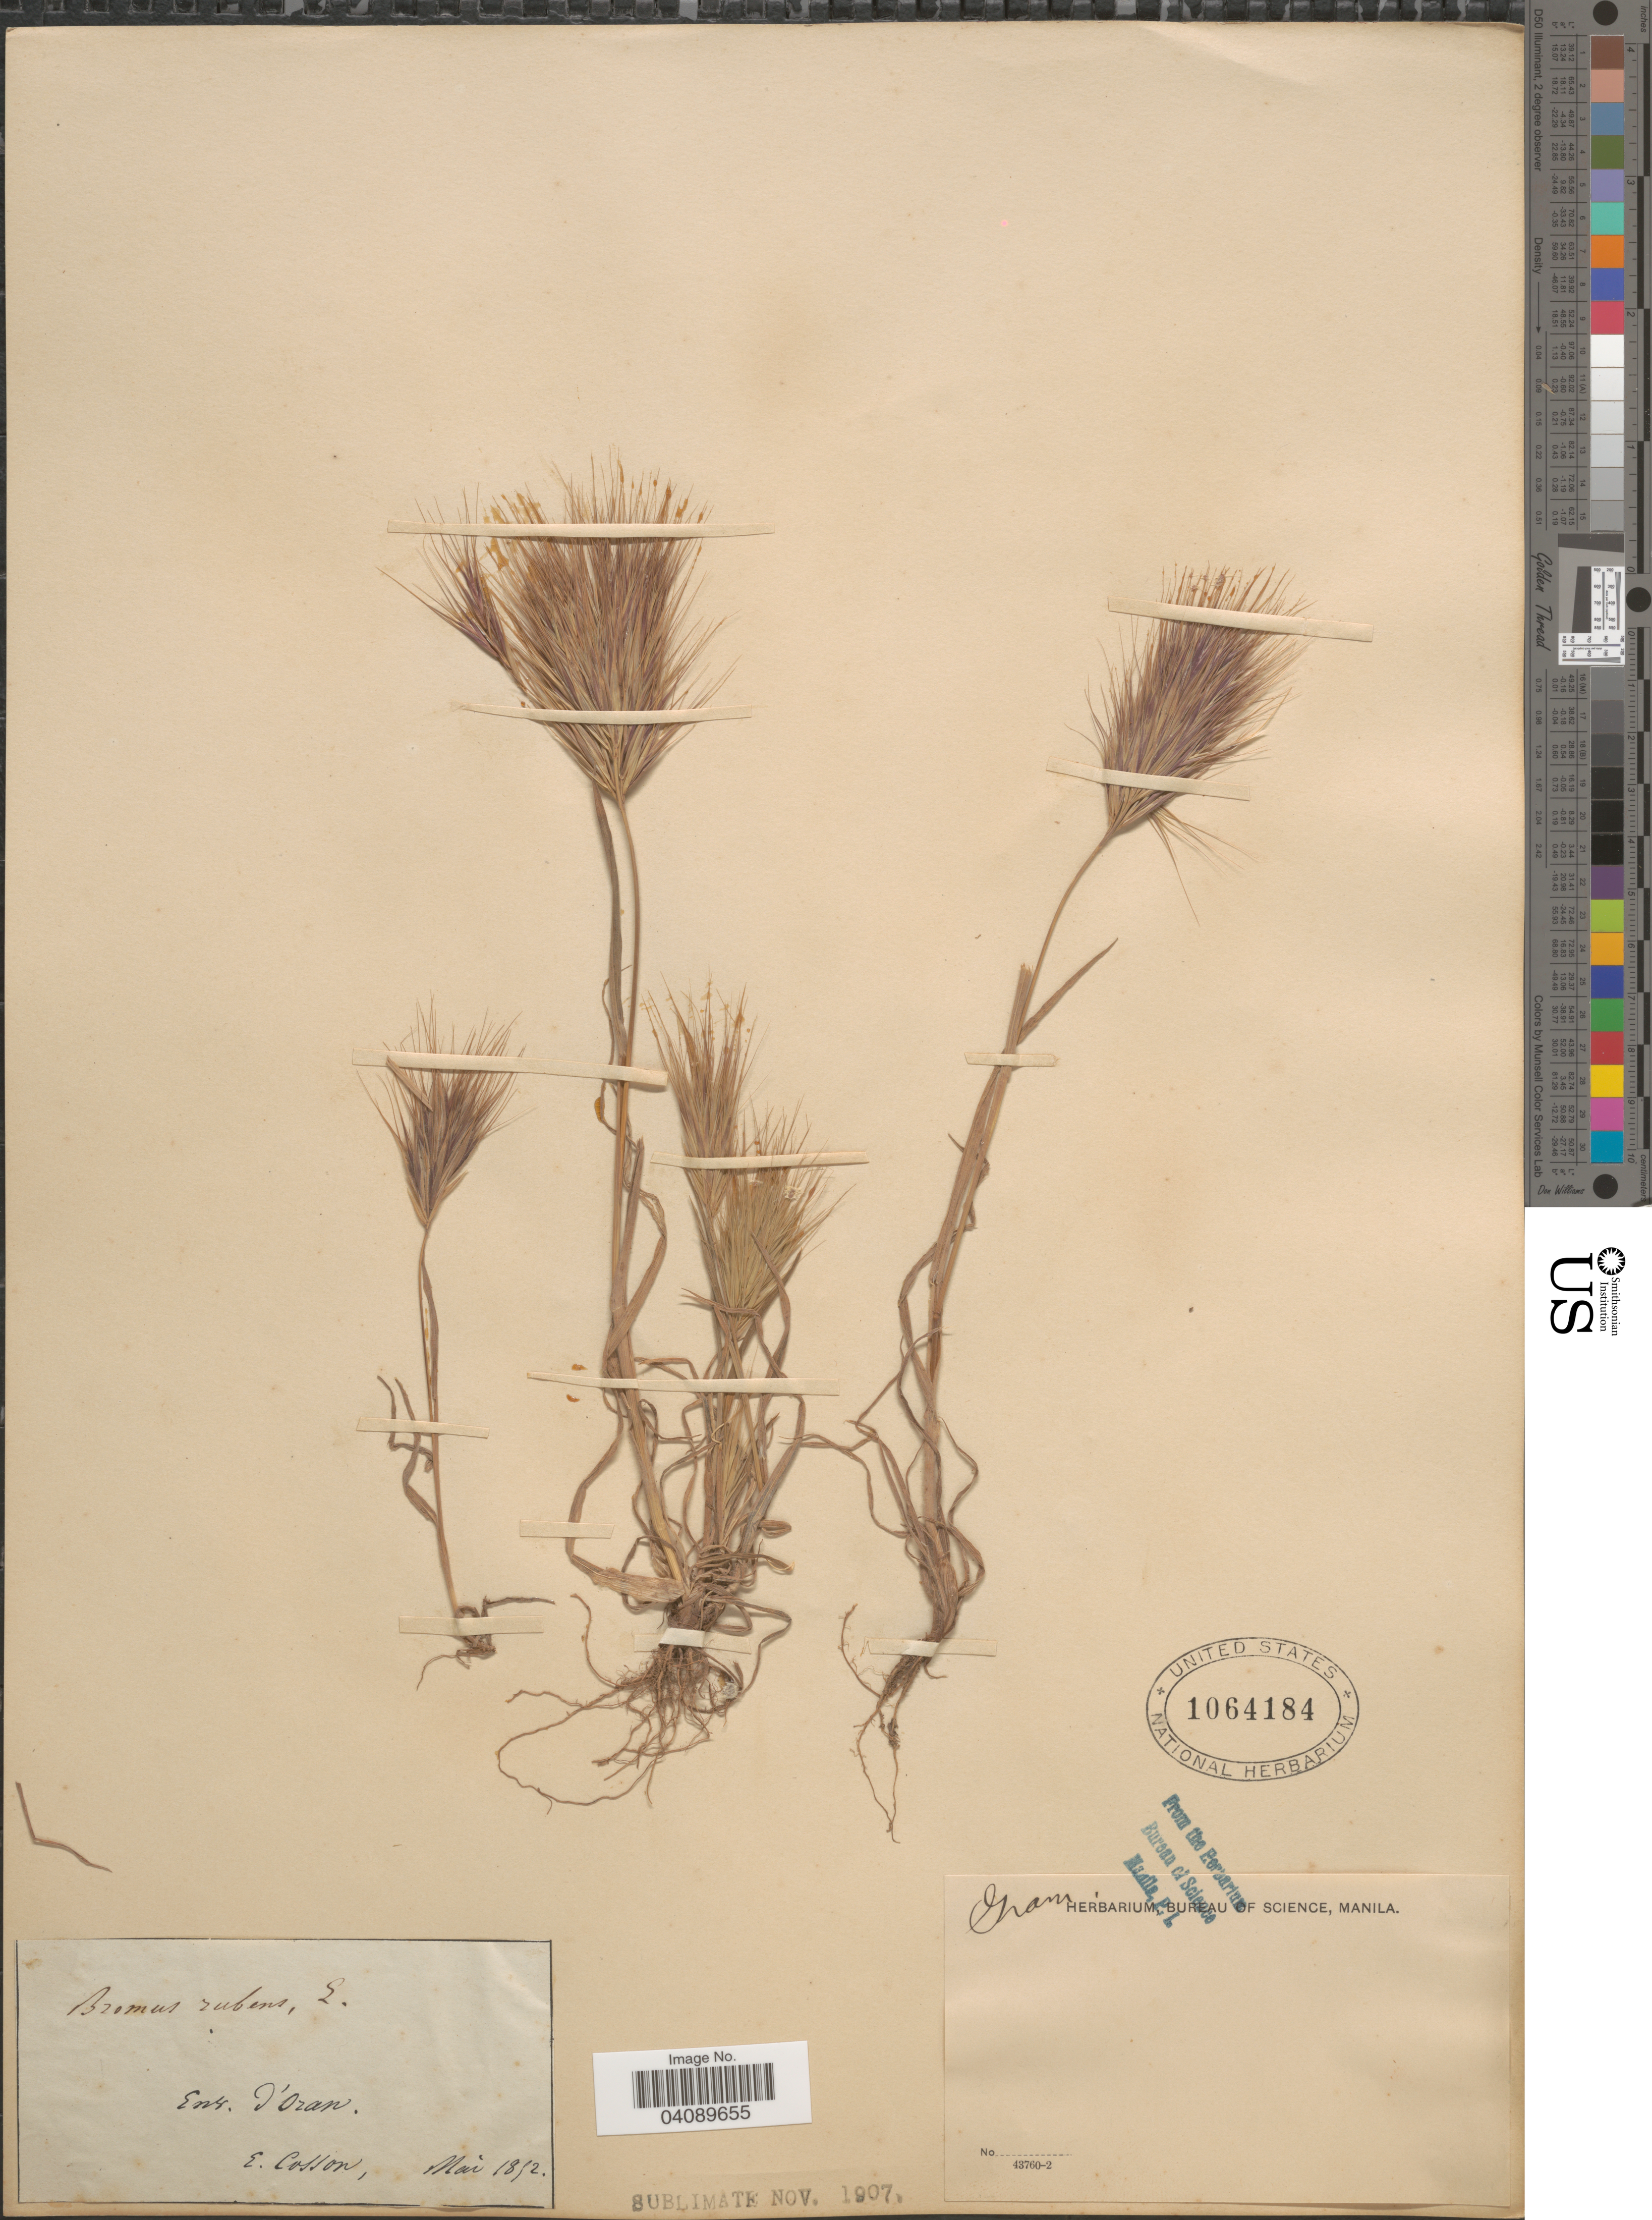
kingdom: Plantae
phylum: Tracheophyta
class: Liliopsida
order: Poales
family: Poaceae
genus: Bromus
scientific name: Bromus rubens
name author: L.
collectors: E. Cosson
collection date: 1852-05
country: Algeria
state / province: Oran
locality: Env. d'Oran.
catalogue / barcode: US 1064184